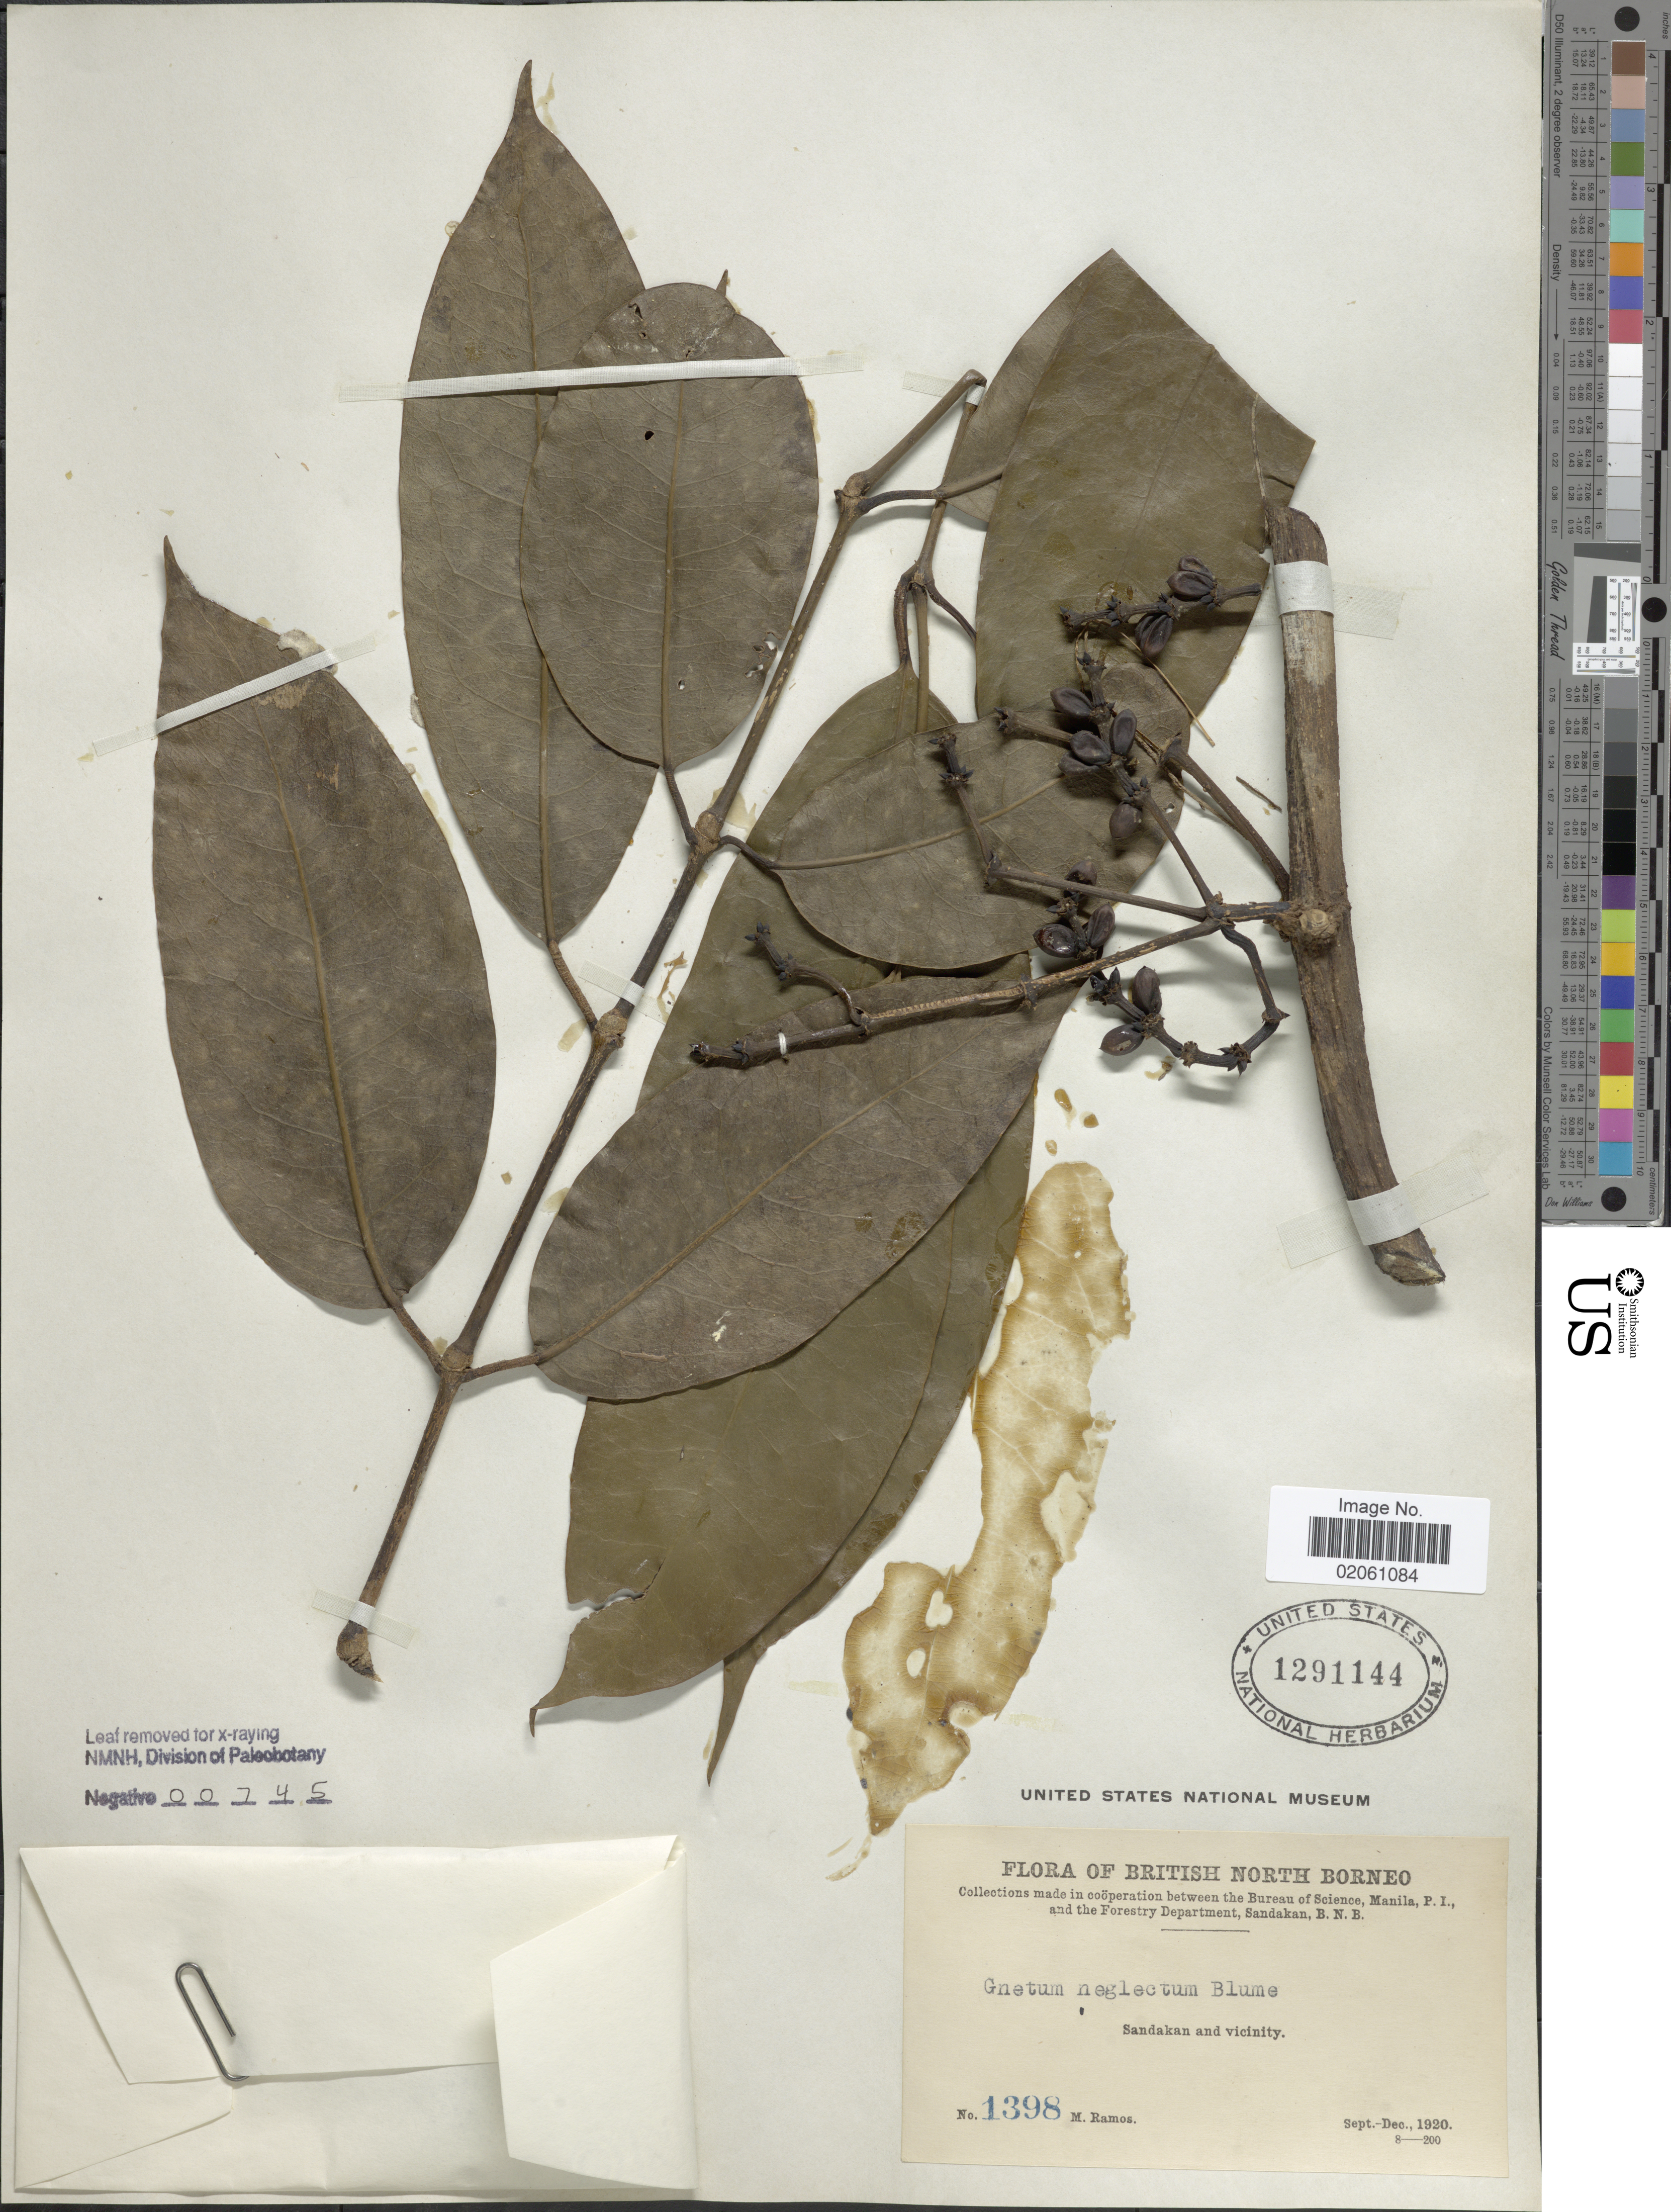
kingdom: Plantae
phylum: Tracheophyta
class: Gnetopsida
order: Gnetales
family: Gnetaceae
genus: Gnetum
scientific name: Gnetum neglectum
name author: Blume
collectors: M. Ramos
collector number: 1398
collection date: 1920-09/1920-12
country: Malaysia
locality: British North Borneo, Sandakan and vicinity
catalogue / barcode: US 1291144